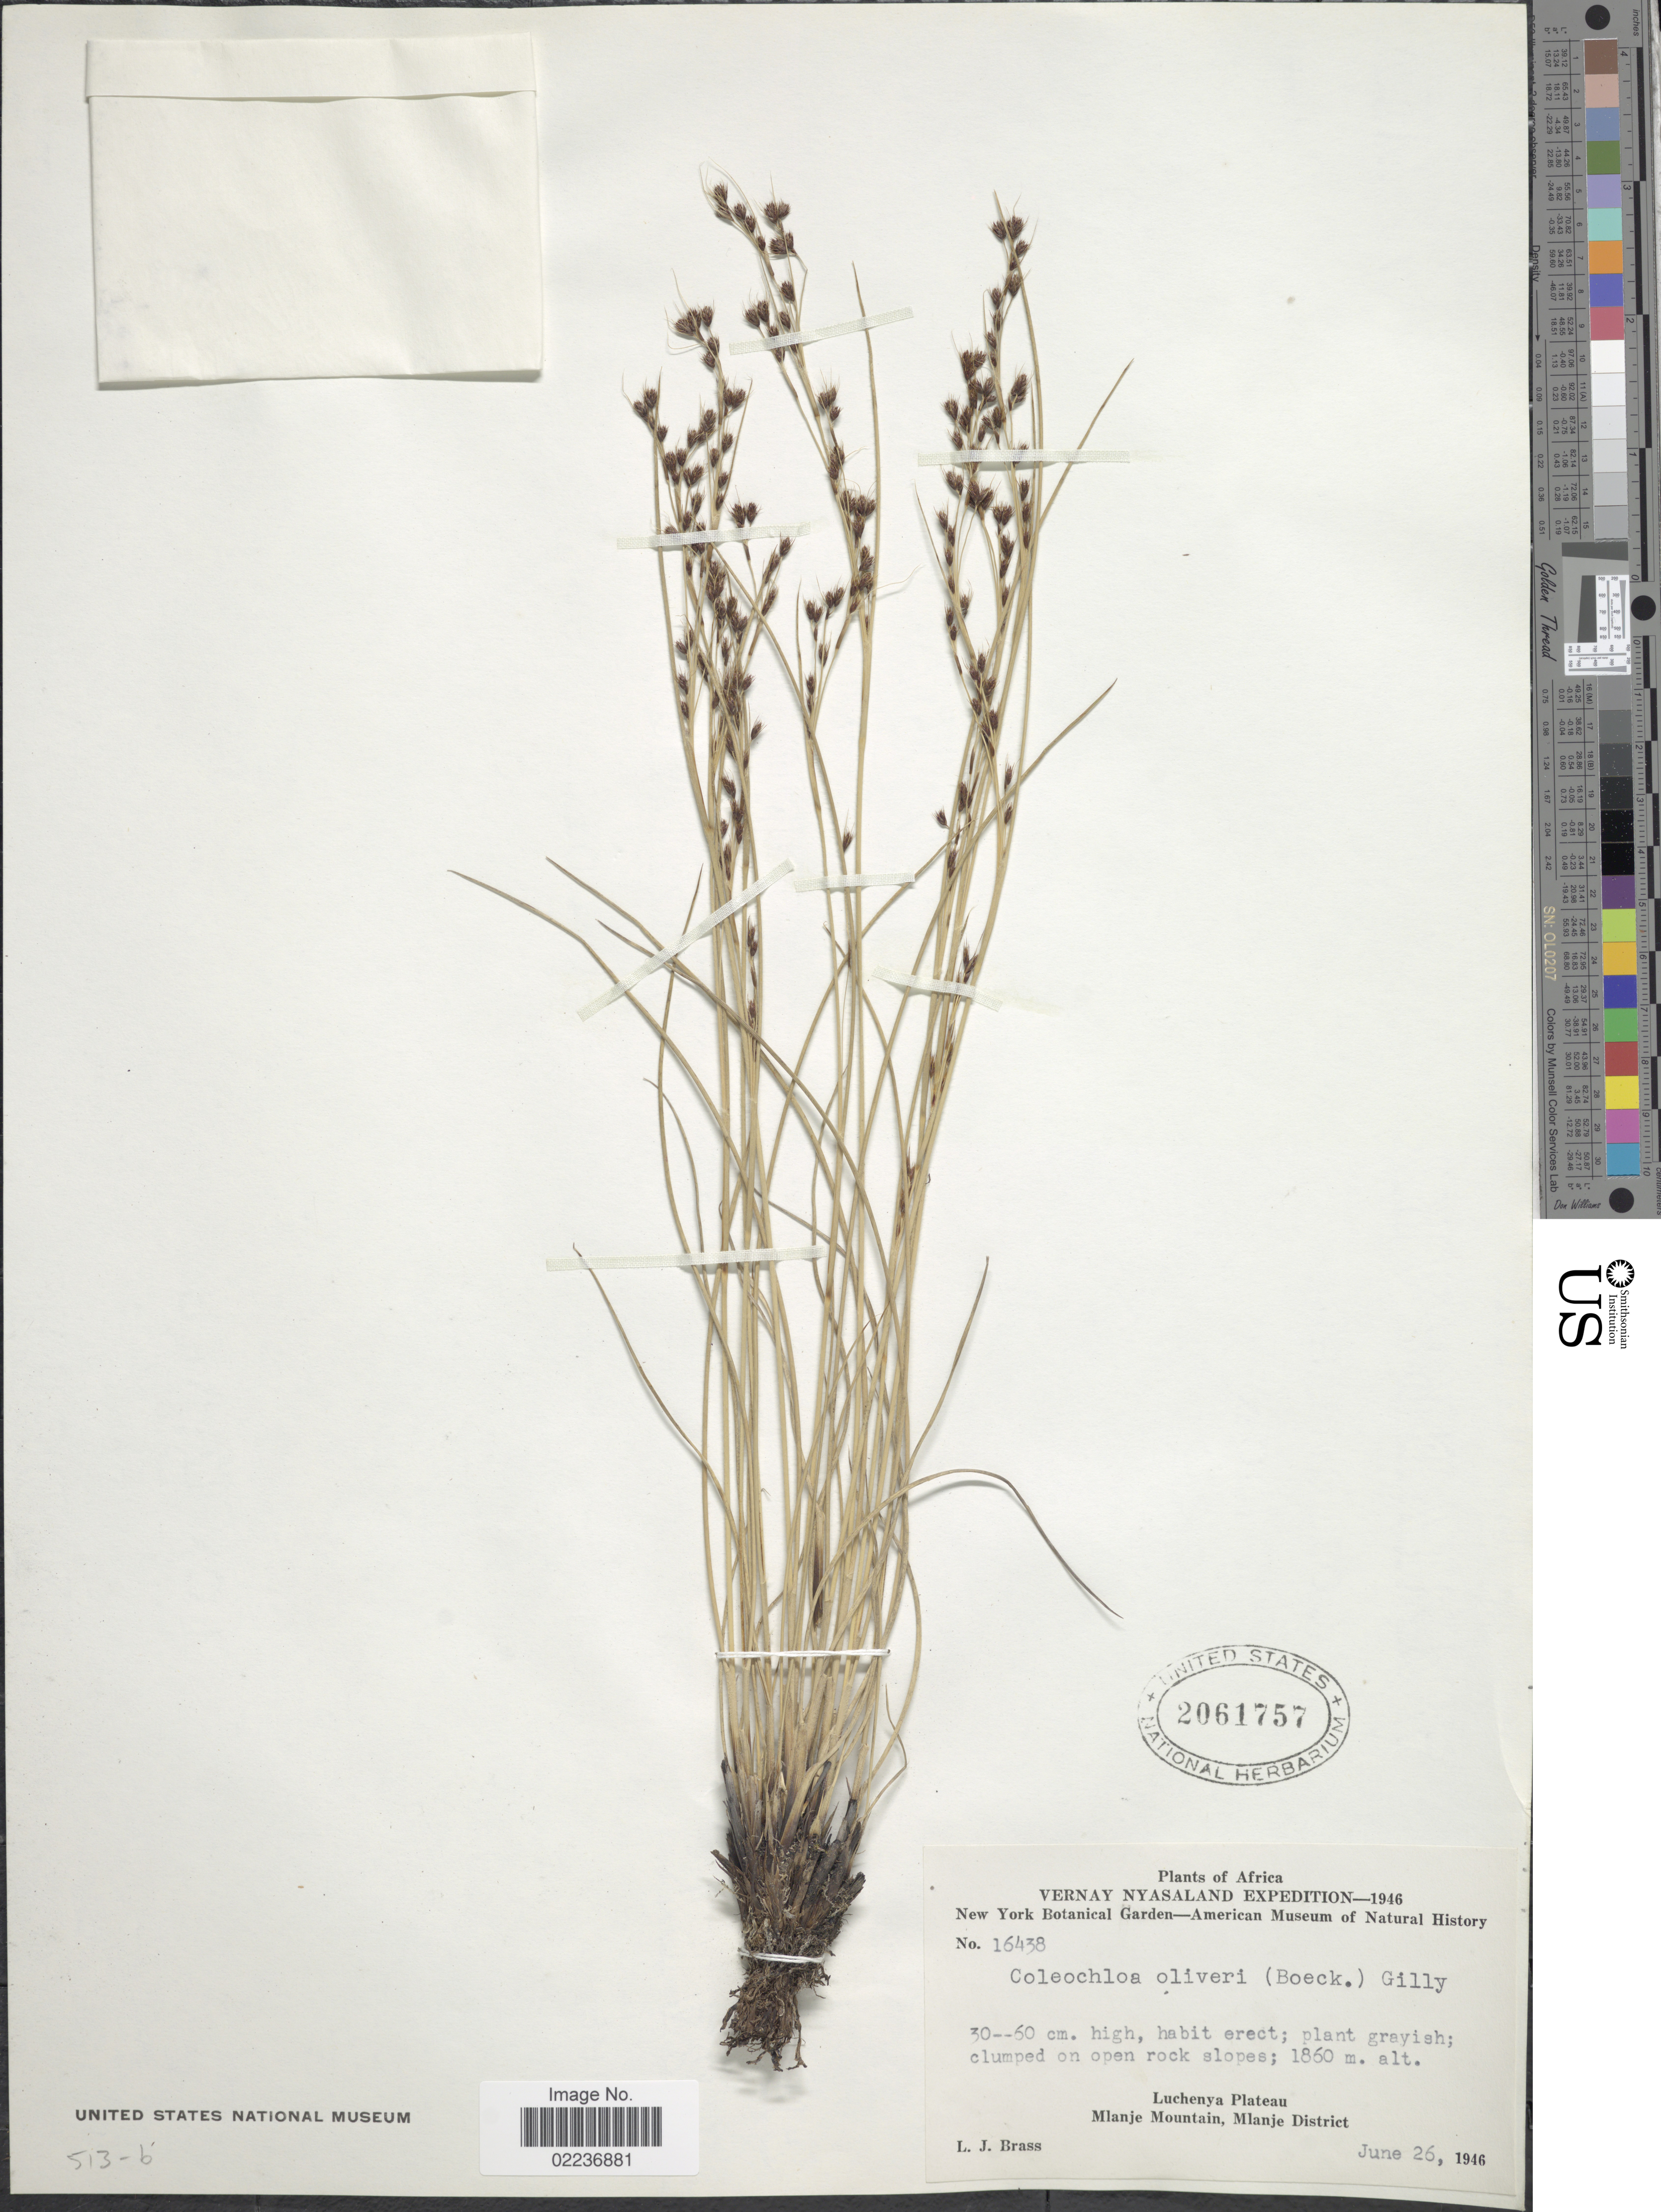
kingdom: Plantae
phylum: Tracheophyta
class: Liliopsida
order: Poales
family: Cyperaceae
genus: Coleochloa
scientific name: Coleochloa setifera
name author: (Ridl.) Gilly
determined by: Strong, Mark T., (BOT), Smithsonian Institution - National Museum of Natural History (UNITED STATES)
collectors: L. J. Brass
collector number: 16438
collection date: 1946-06-26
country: Malawi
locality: Vernay Nyasaland, on open rock slopes, Luchenya Plateau, Mlanje Mountain, Mlanje District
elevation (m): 1860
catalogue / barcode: US 2061757